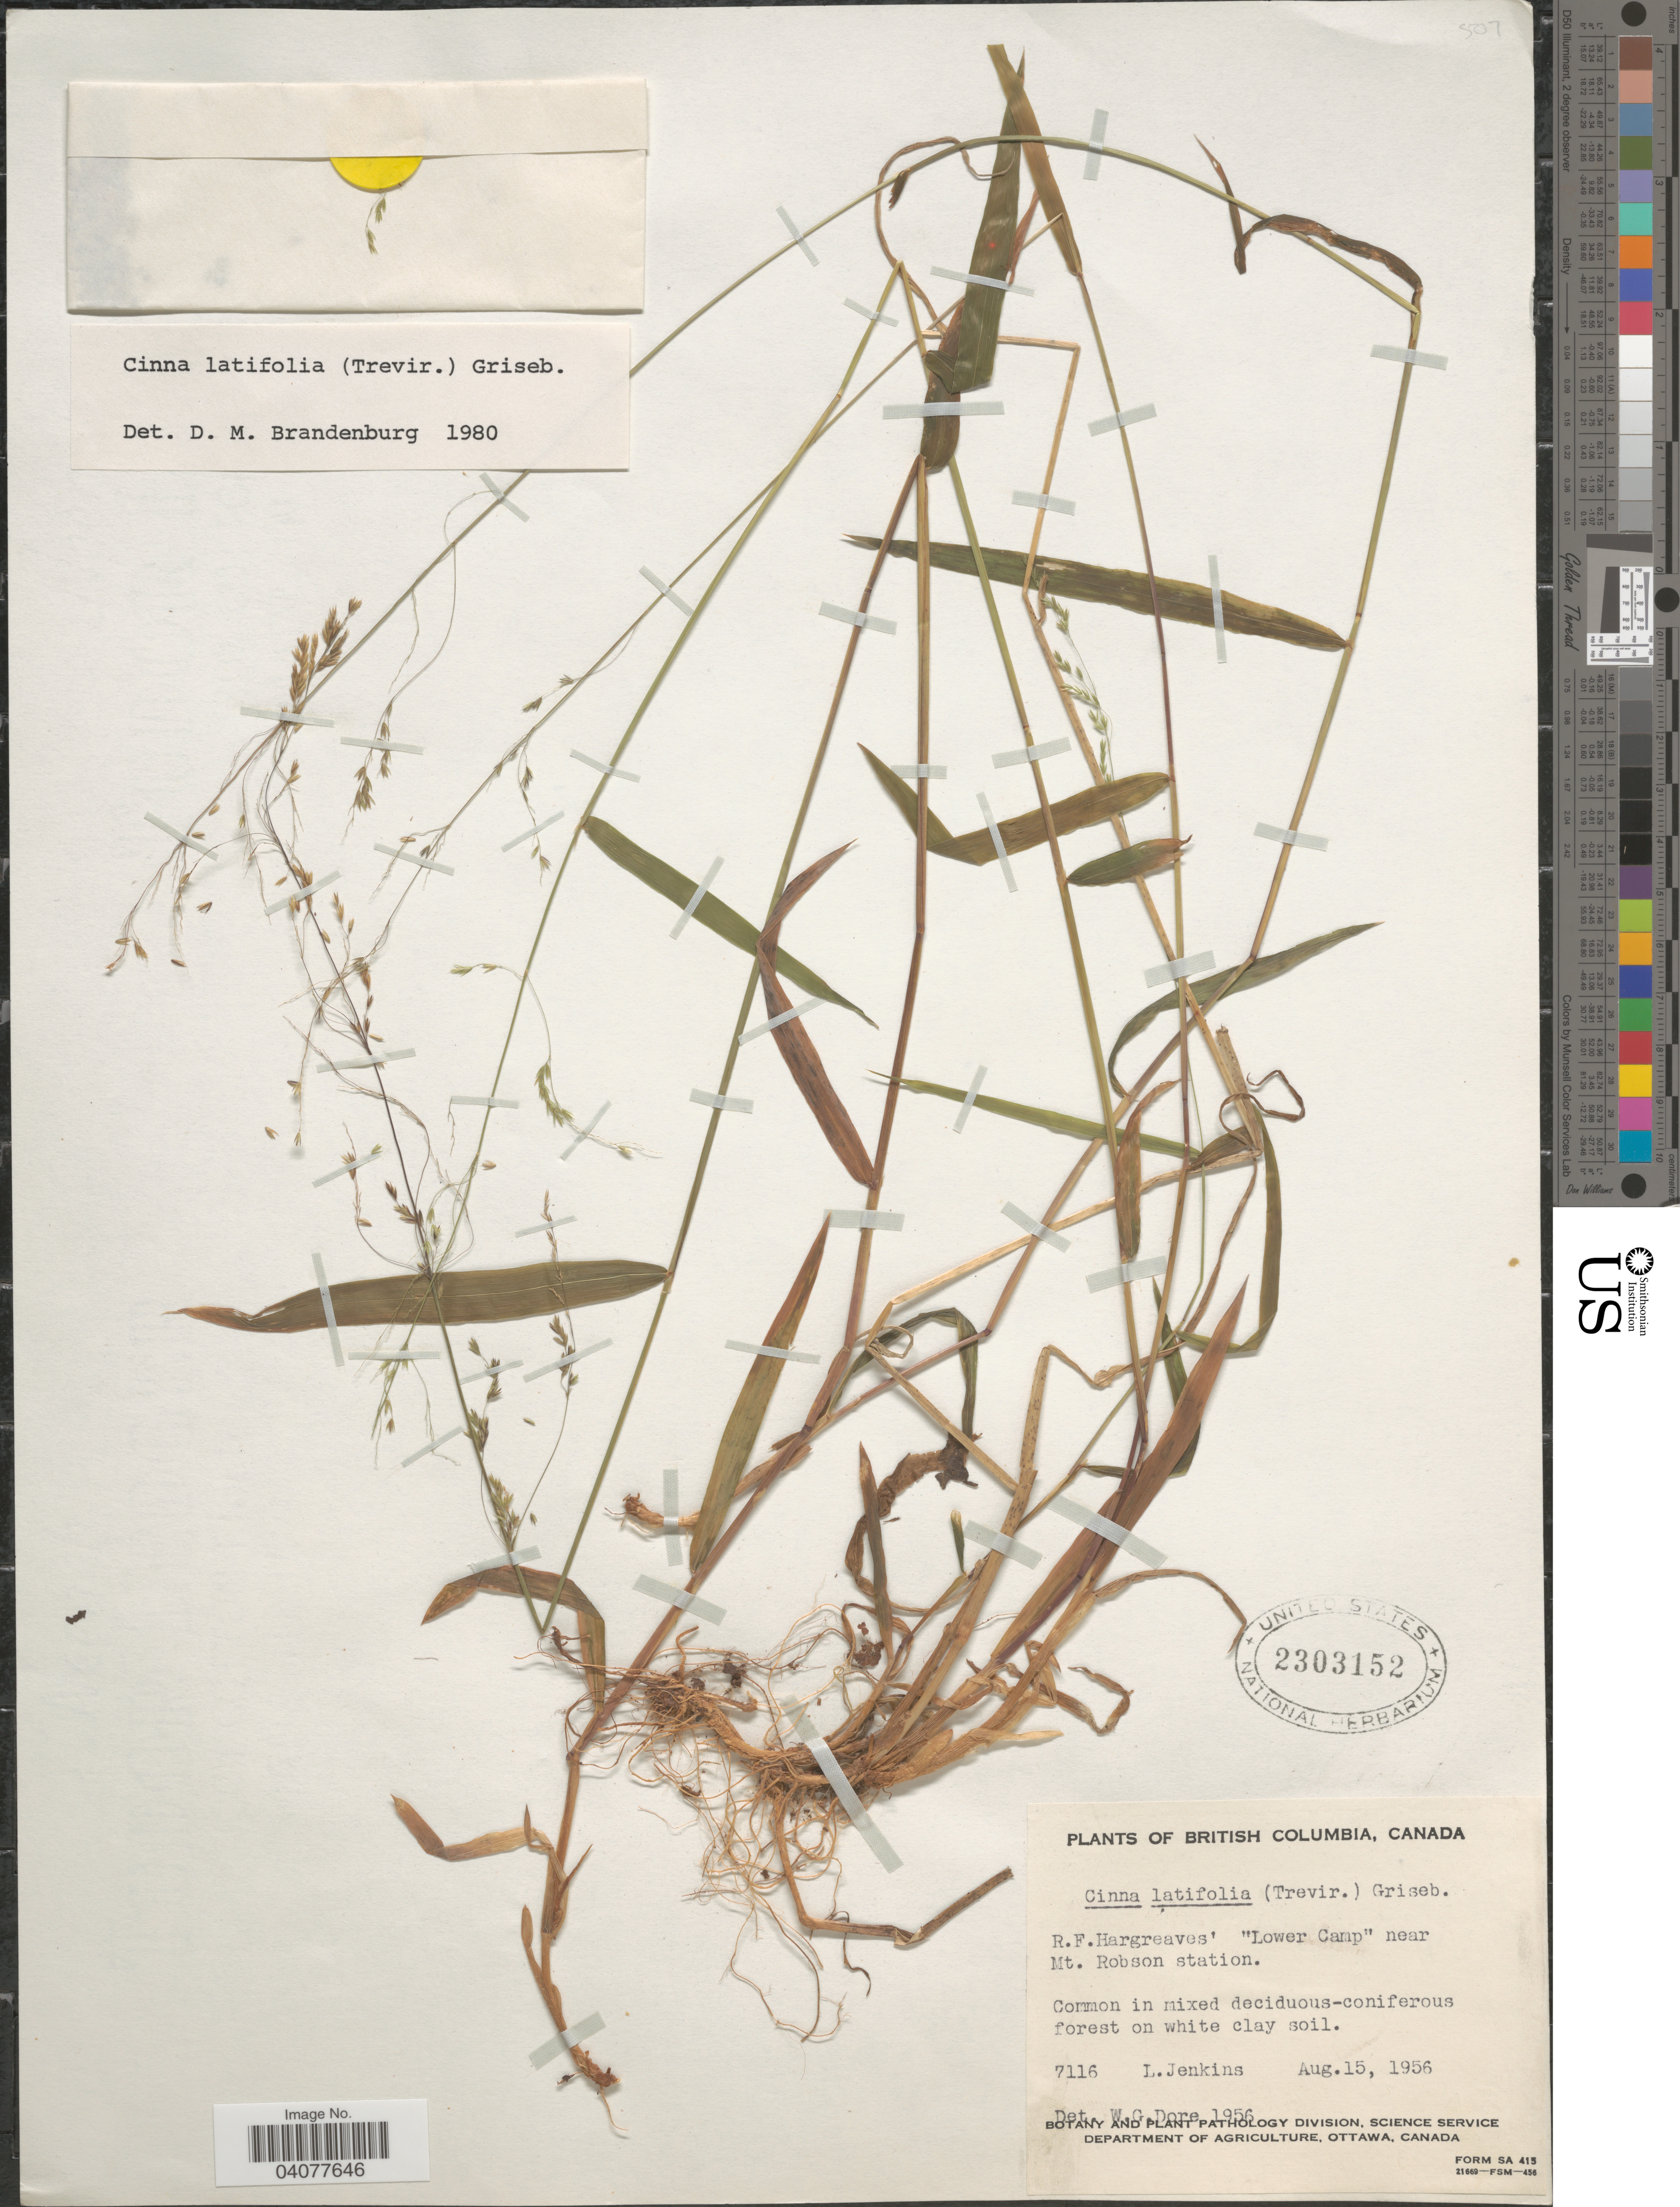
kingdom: Plantae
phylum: Tracheophyta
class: Liliopsida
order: Poales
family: Poaceae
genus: Cinna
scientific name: Cinna latifolia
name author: (Trevir. ex Goeppert) Griseb.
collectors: L. Jenkins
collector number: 7116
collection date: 1956-08-15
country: Canada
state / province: British Columbia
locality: R. F. Hargreeves' "Lower Camp" near Mt. Robson station.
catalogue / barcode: US 2303152